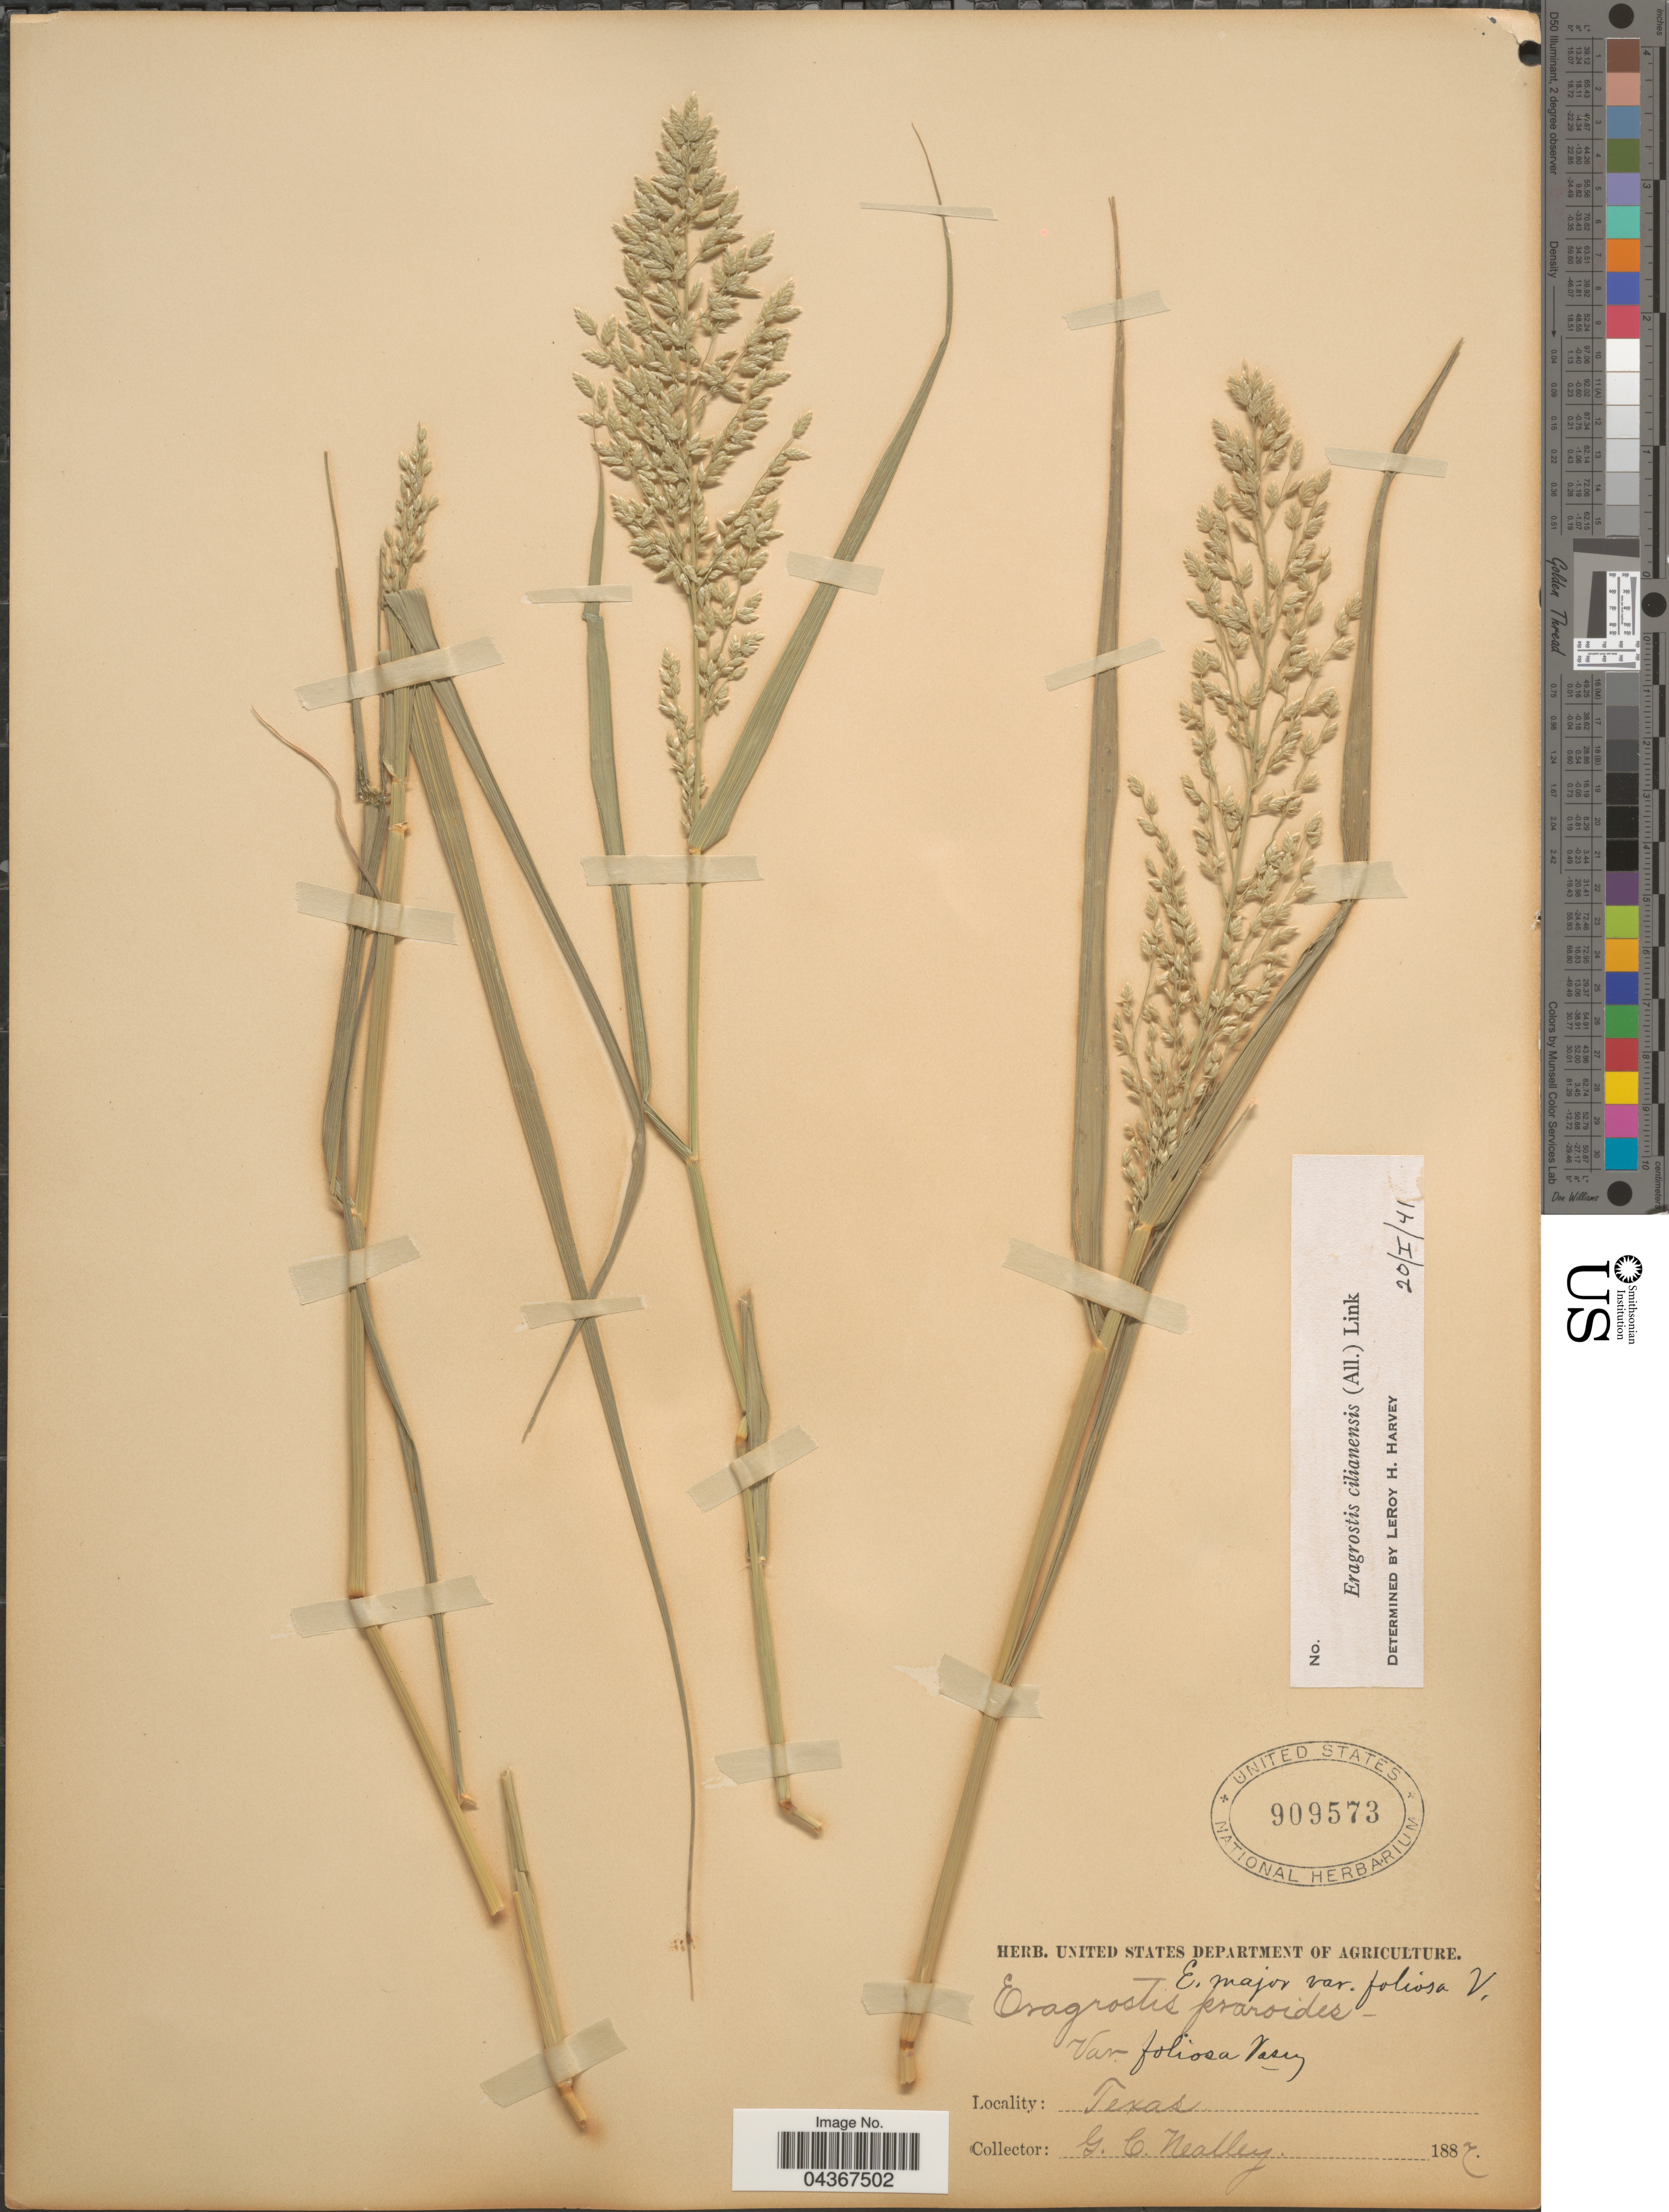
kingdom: Plantae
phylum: Tracheophyta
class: Liliopsida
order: Poales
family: Poaceae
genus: Eragrostis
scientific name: Eragrostis cilianensis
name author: (Bellardi) Vignolo ex Janch.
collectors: G. C. Nealley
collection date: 1887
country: United States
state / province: Texas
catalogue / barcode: US 909573